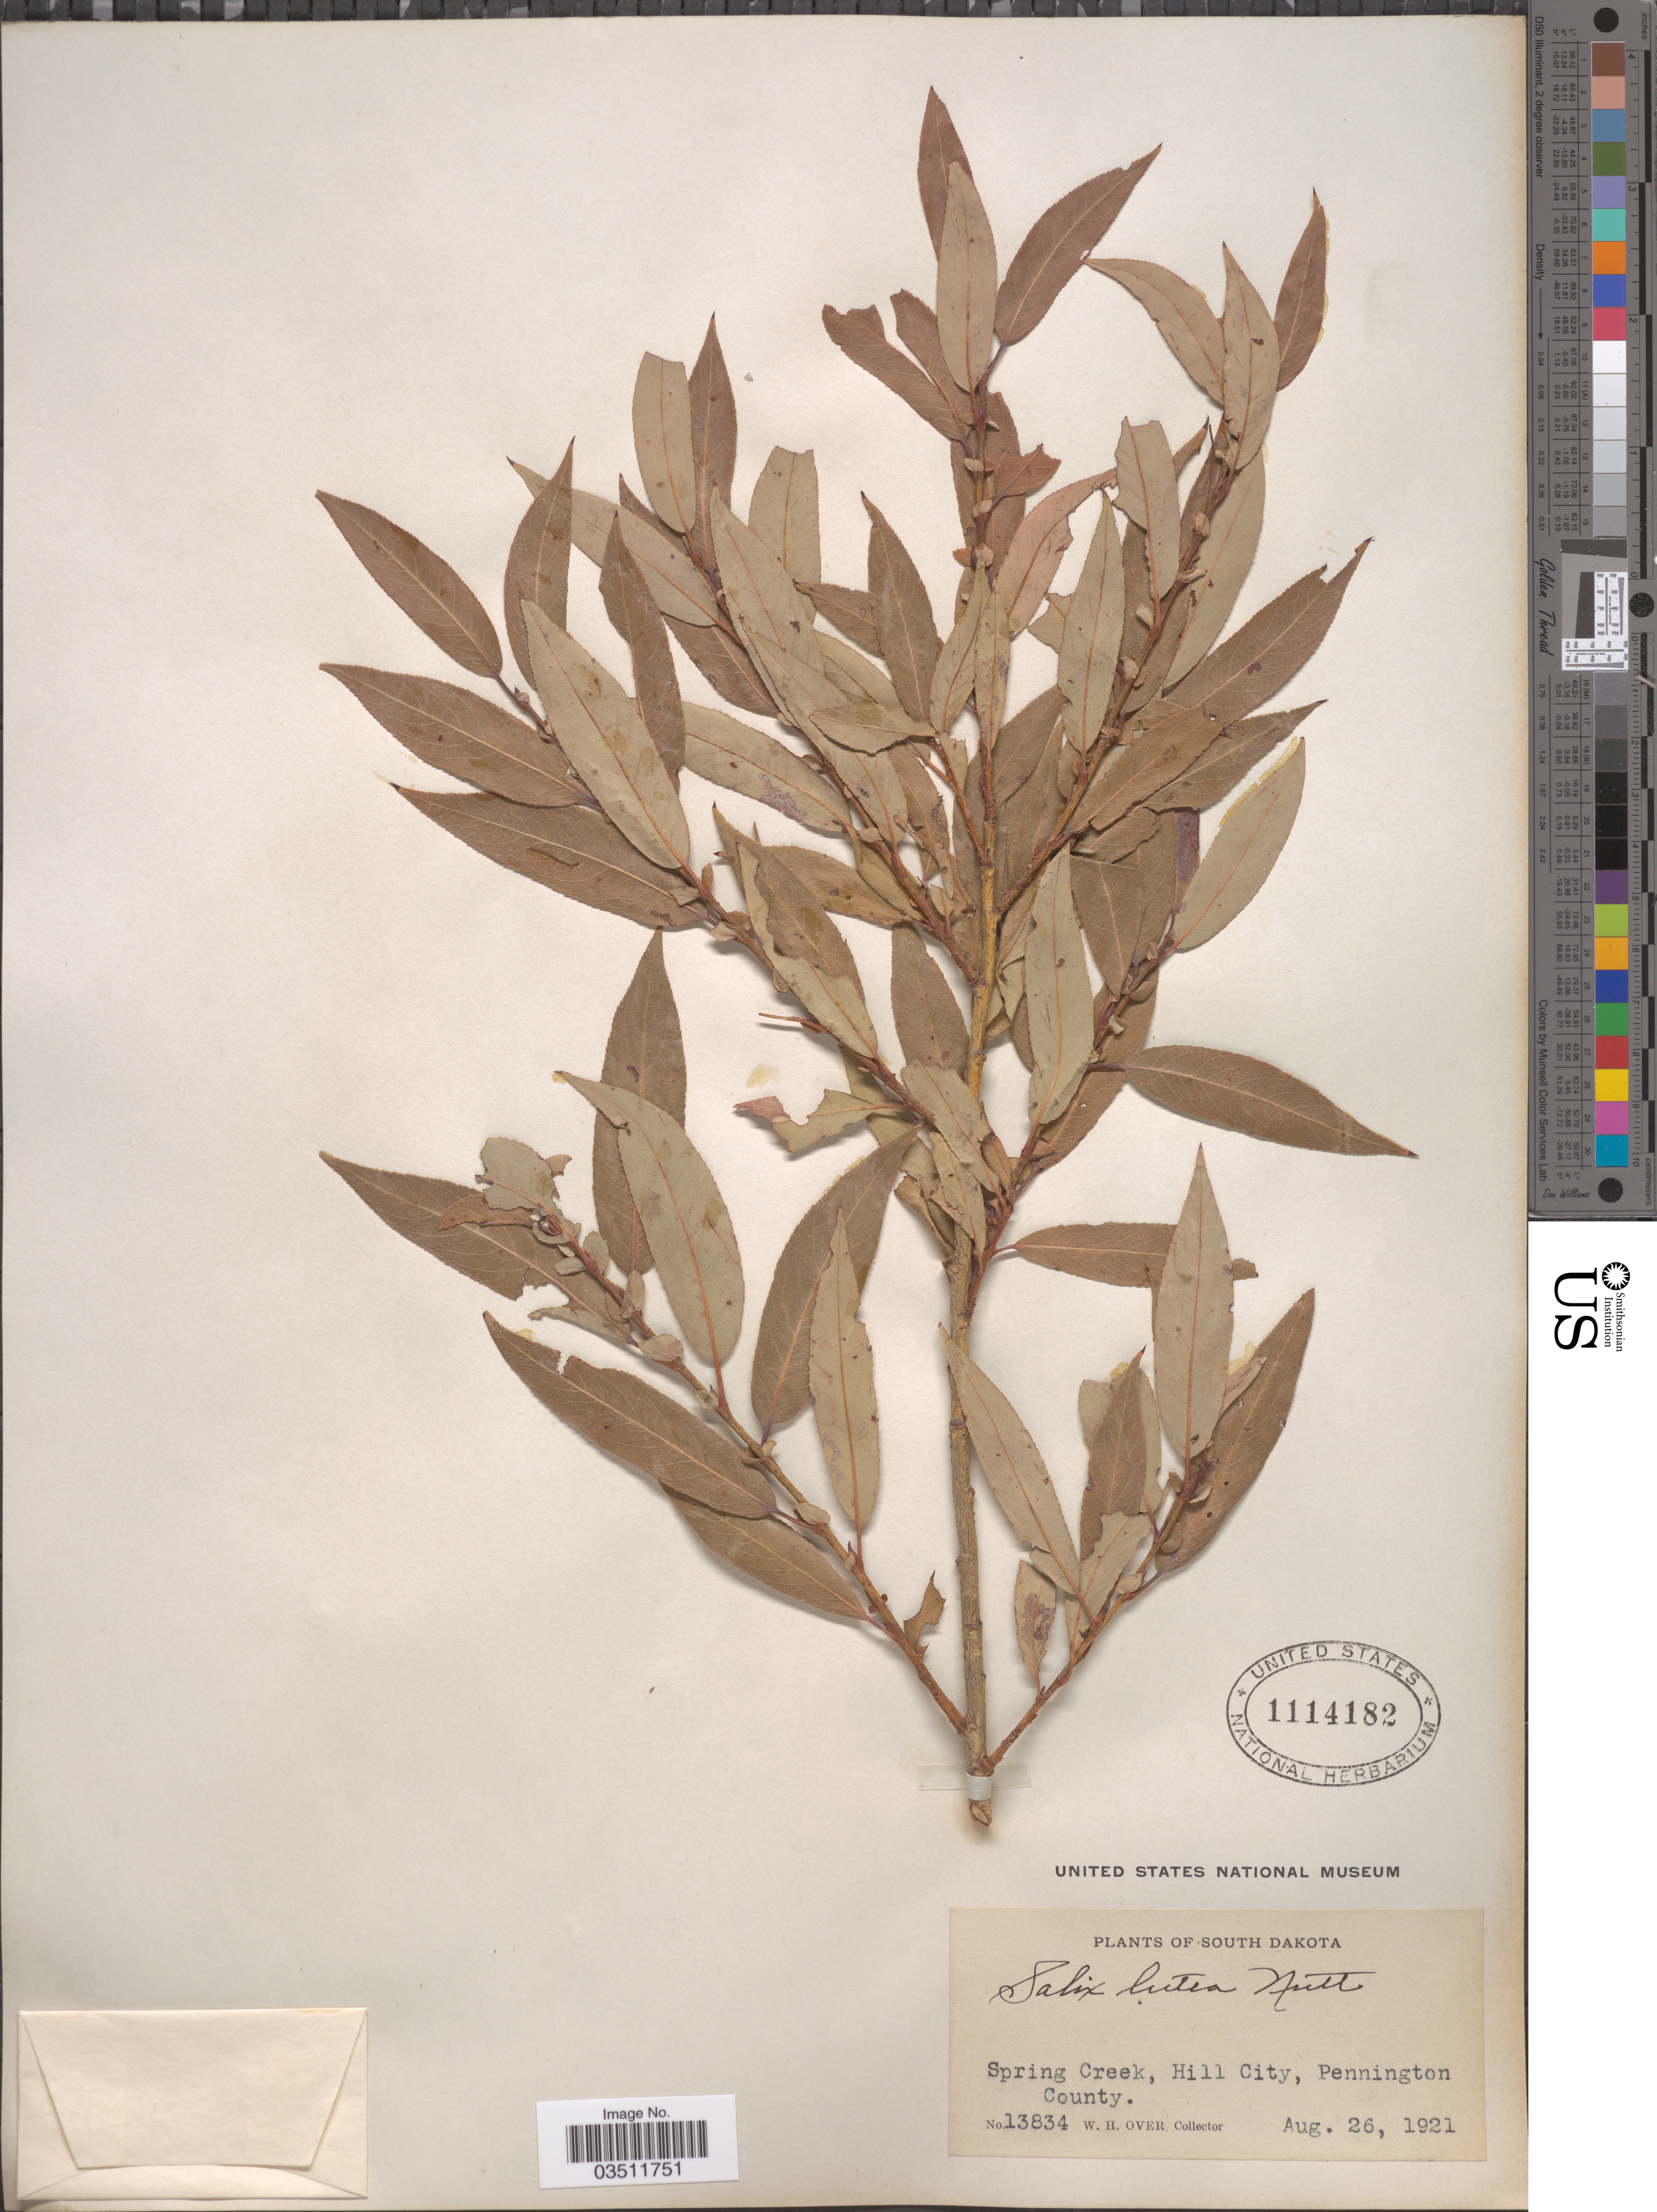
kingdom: Plantae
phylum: Tracheophyta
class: Magnoliopsida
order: Malpighiales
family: Salicaceae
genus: Salix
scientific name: Salix lutea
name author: Nutt.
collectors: W. Over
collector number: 13834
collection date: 1921-08-26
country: United States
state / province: South Dakota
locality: Spring Creek, Hill City, Pennington County.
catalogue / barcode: US 1114182